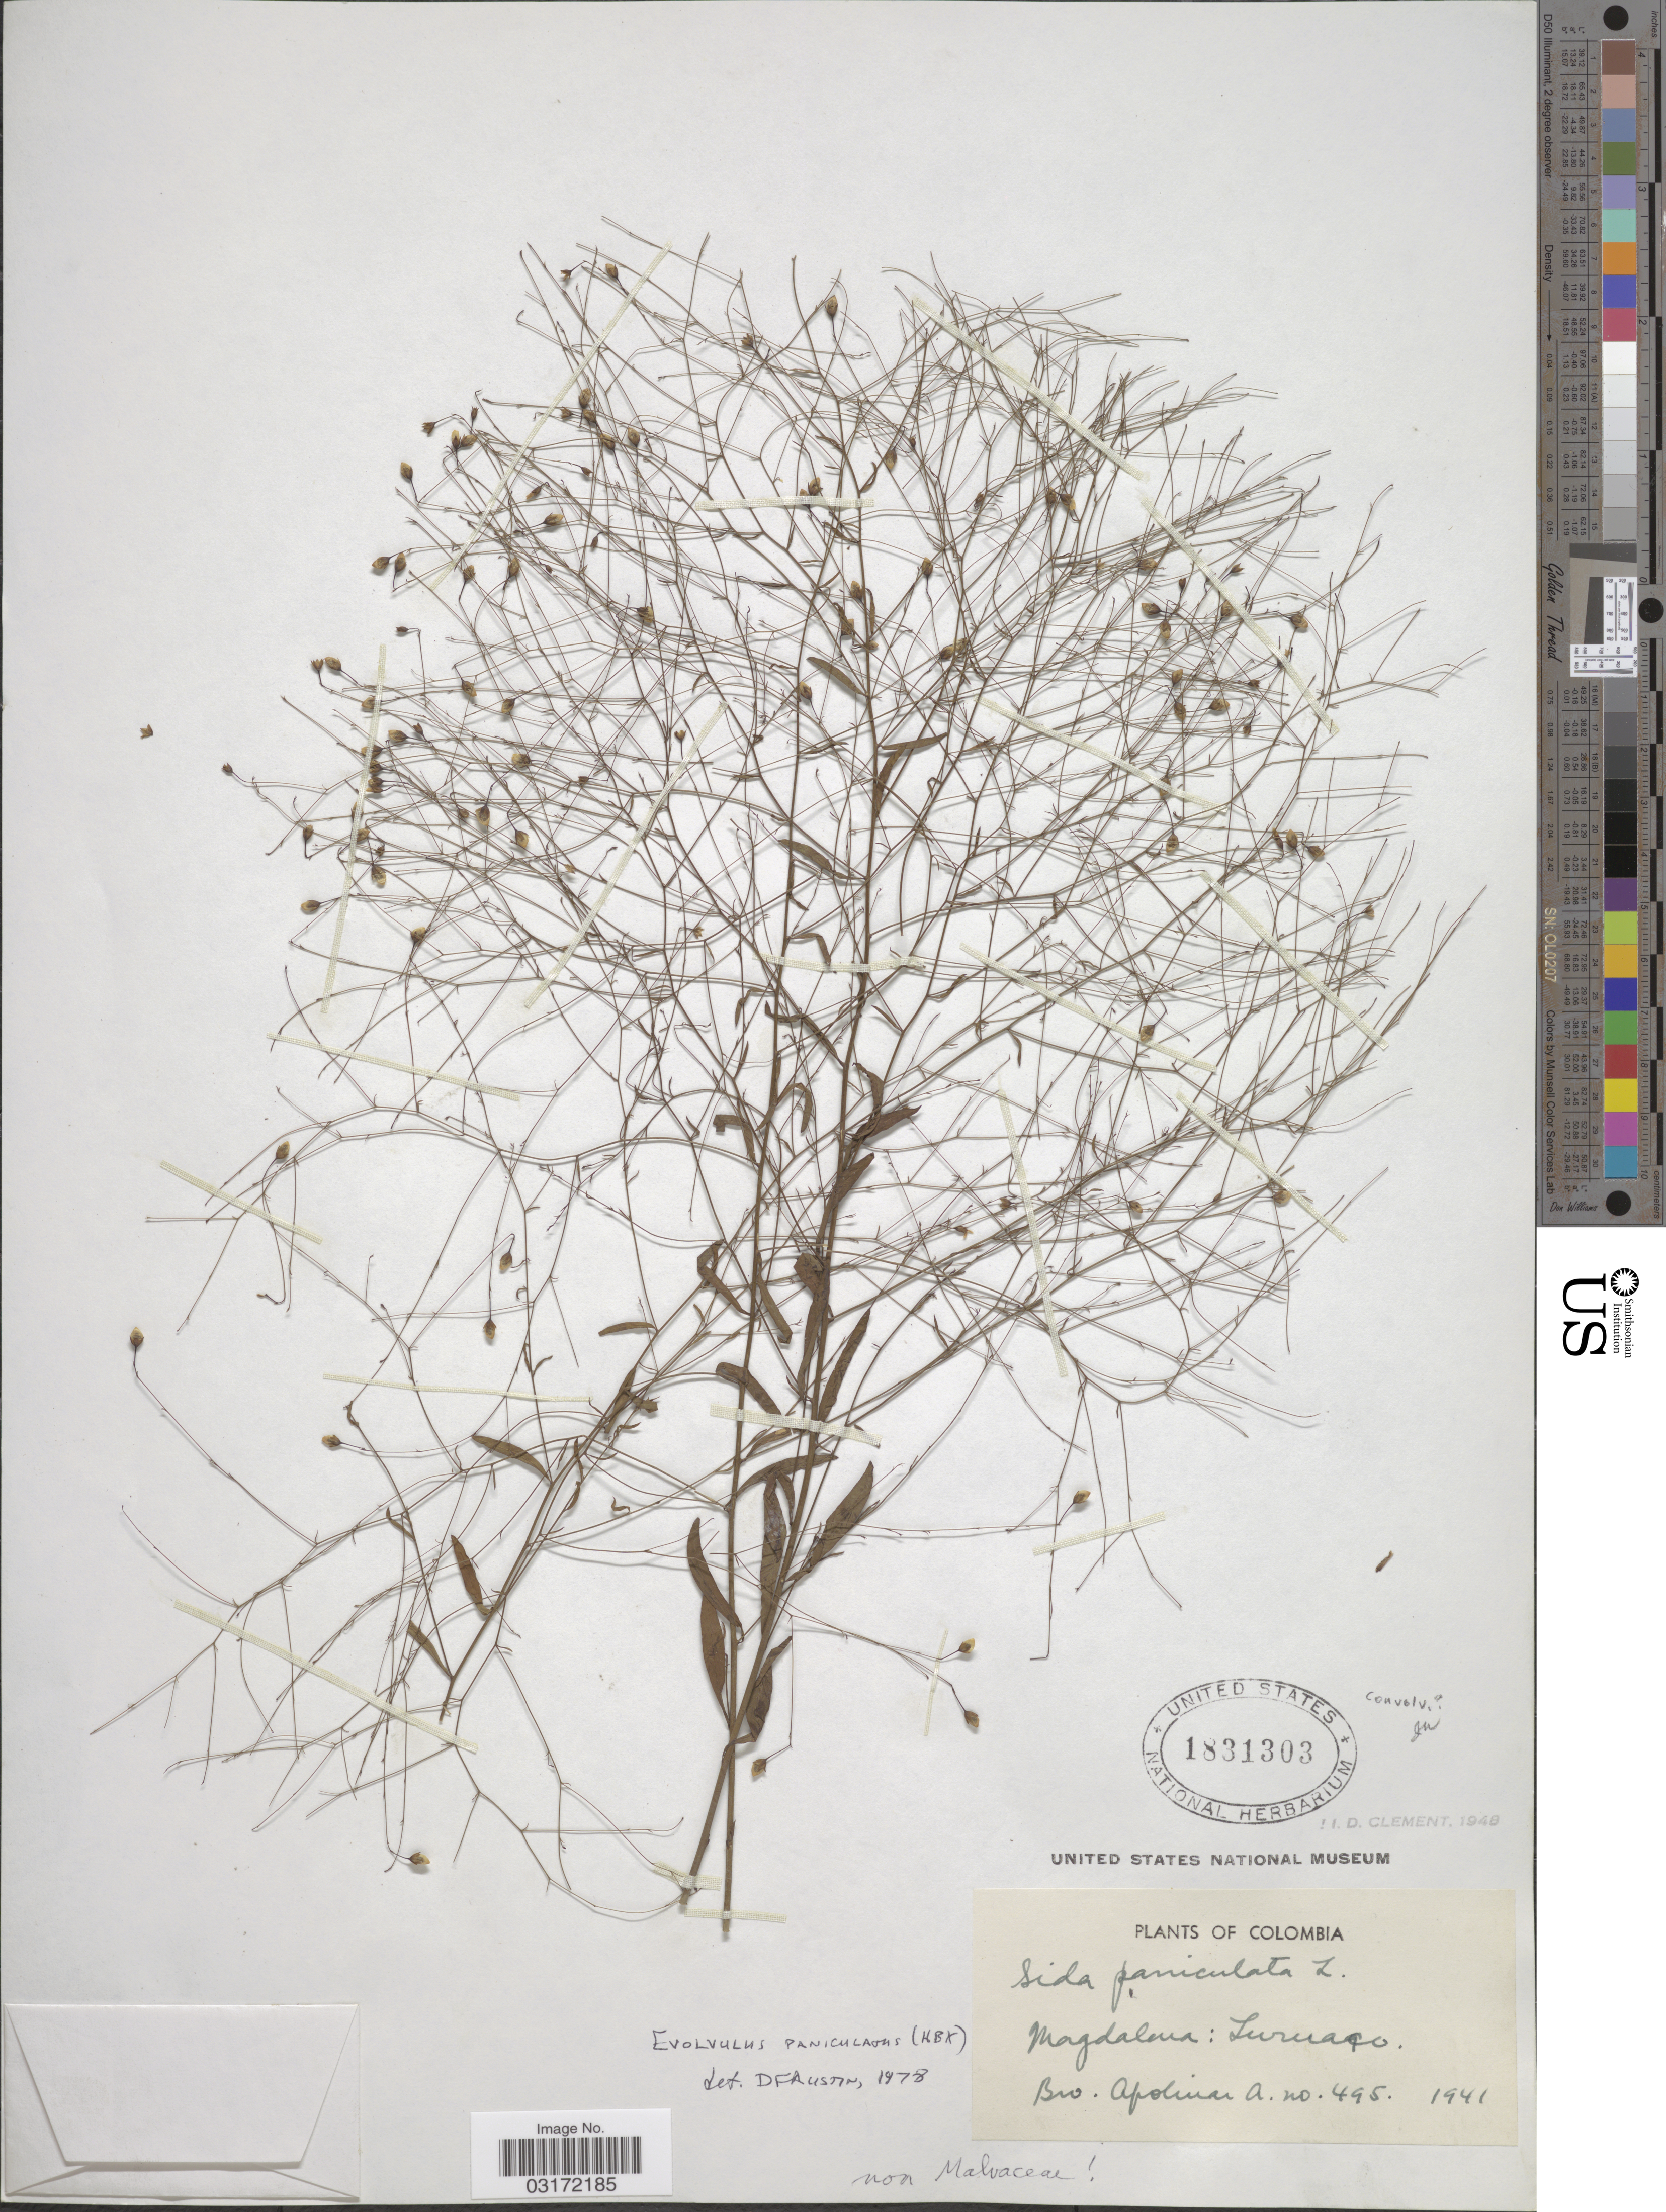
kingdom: Plantae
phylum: Tracheophyta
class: Magnoliopsida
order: Solanales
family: Convolvulaceae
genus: Evolvulus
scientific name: Evolvulus paniculatus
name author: (Bonpl.) Spreng.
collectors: Bro. Apolinar A.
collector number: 495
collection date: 1941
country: Colombia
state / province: Magdalena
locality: Luruaco.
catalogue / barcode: US 1831303